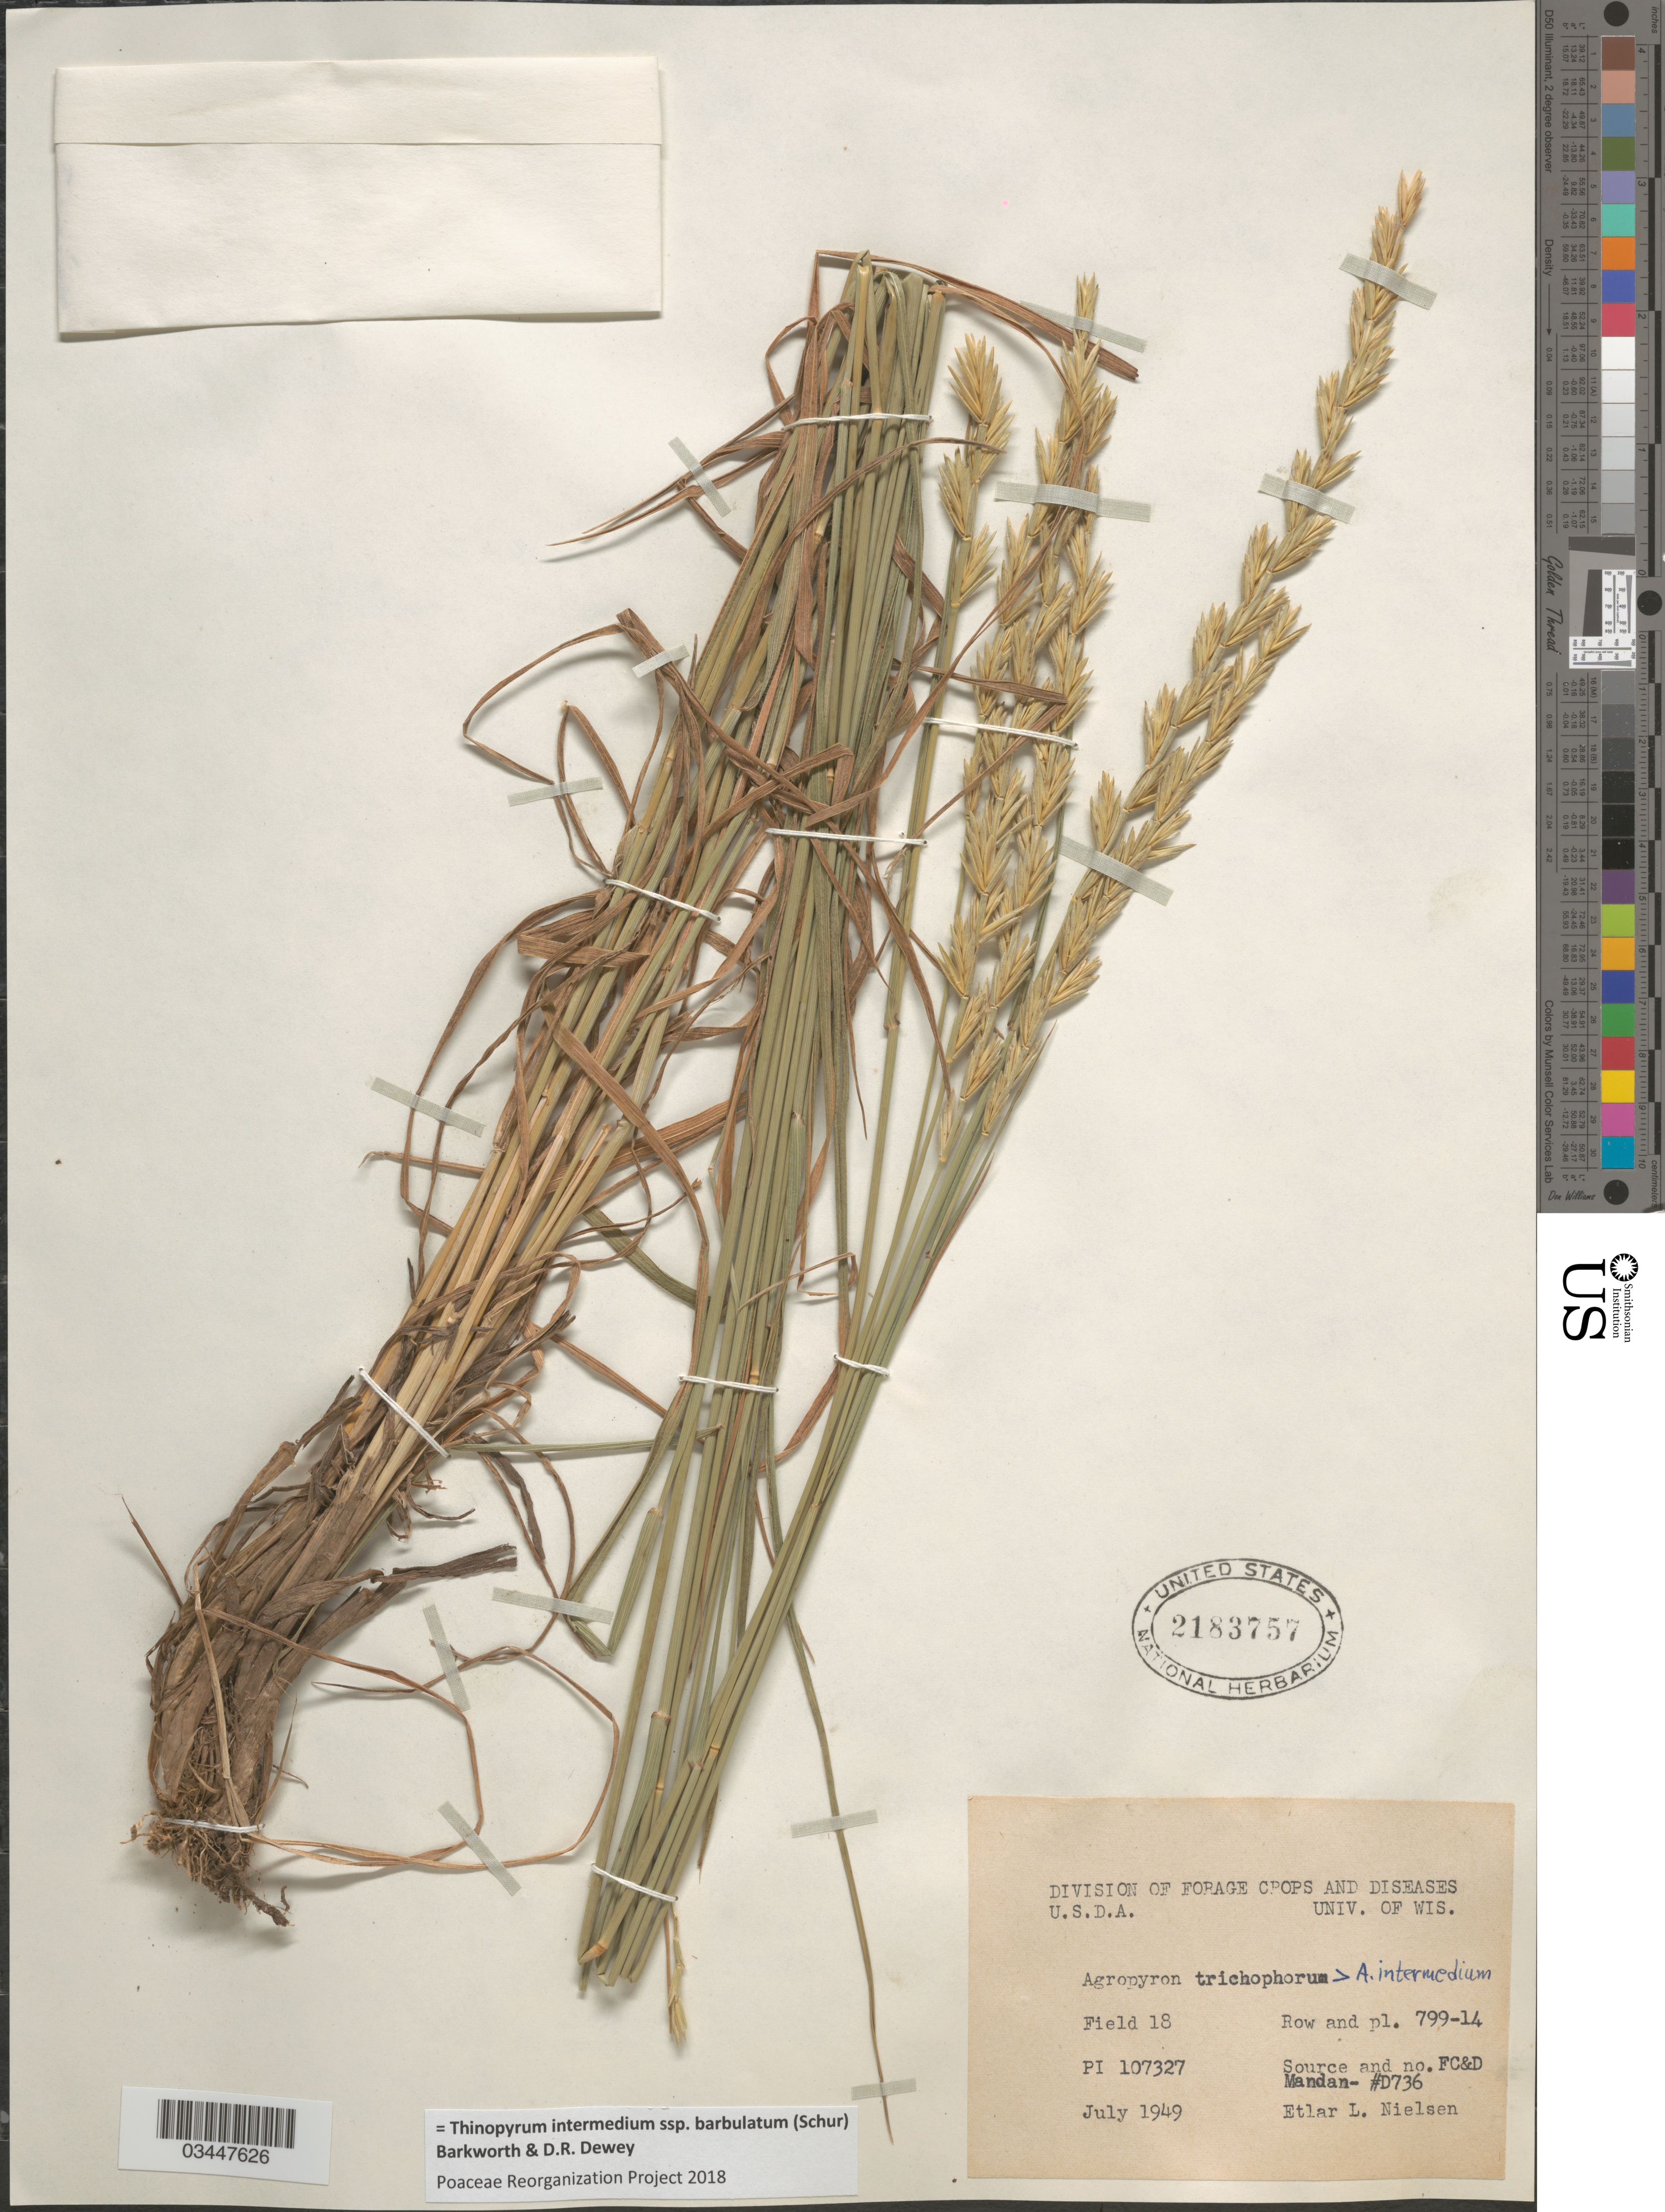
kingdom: Plantae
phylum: Tracheophyta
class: Liliopsida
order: Poales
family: Poaceae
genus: Thinopyrum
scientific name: Thinopyrum intermedium subsp. barbulatum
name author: (Schur) Barkworth & Dewey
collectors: E. L. Nielsen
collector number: PI107327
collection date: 1949-07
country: United States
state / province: Washington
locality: Field 18. Row and pl. 799-14.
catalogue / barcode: US 2183757